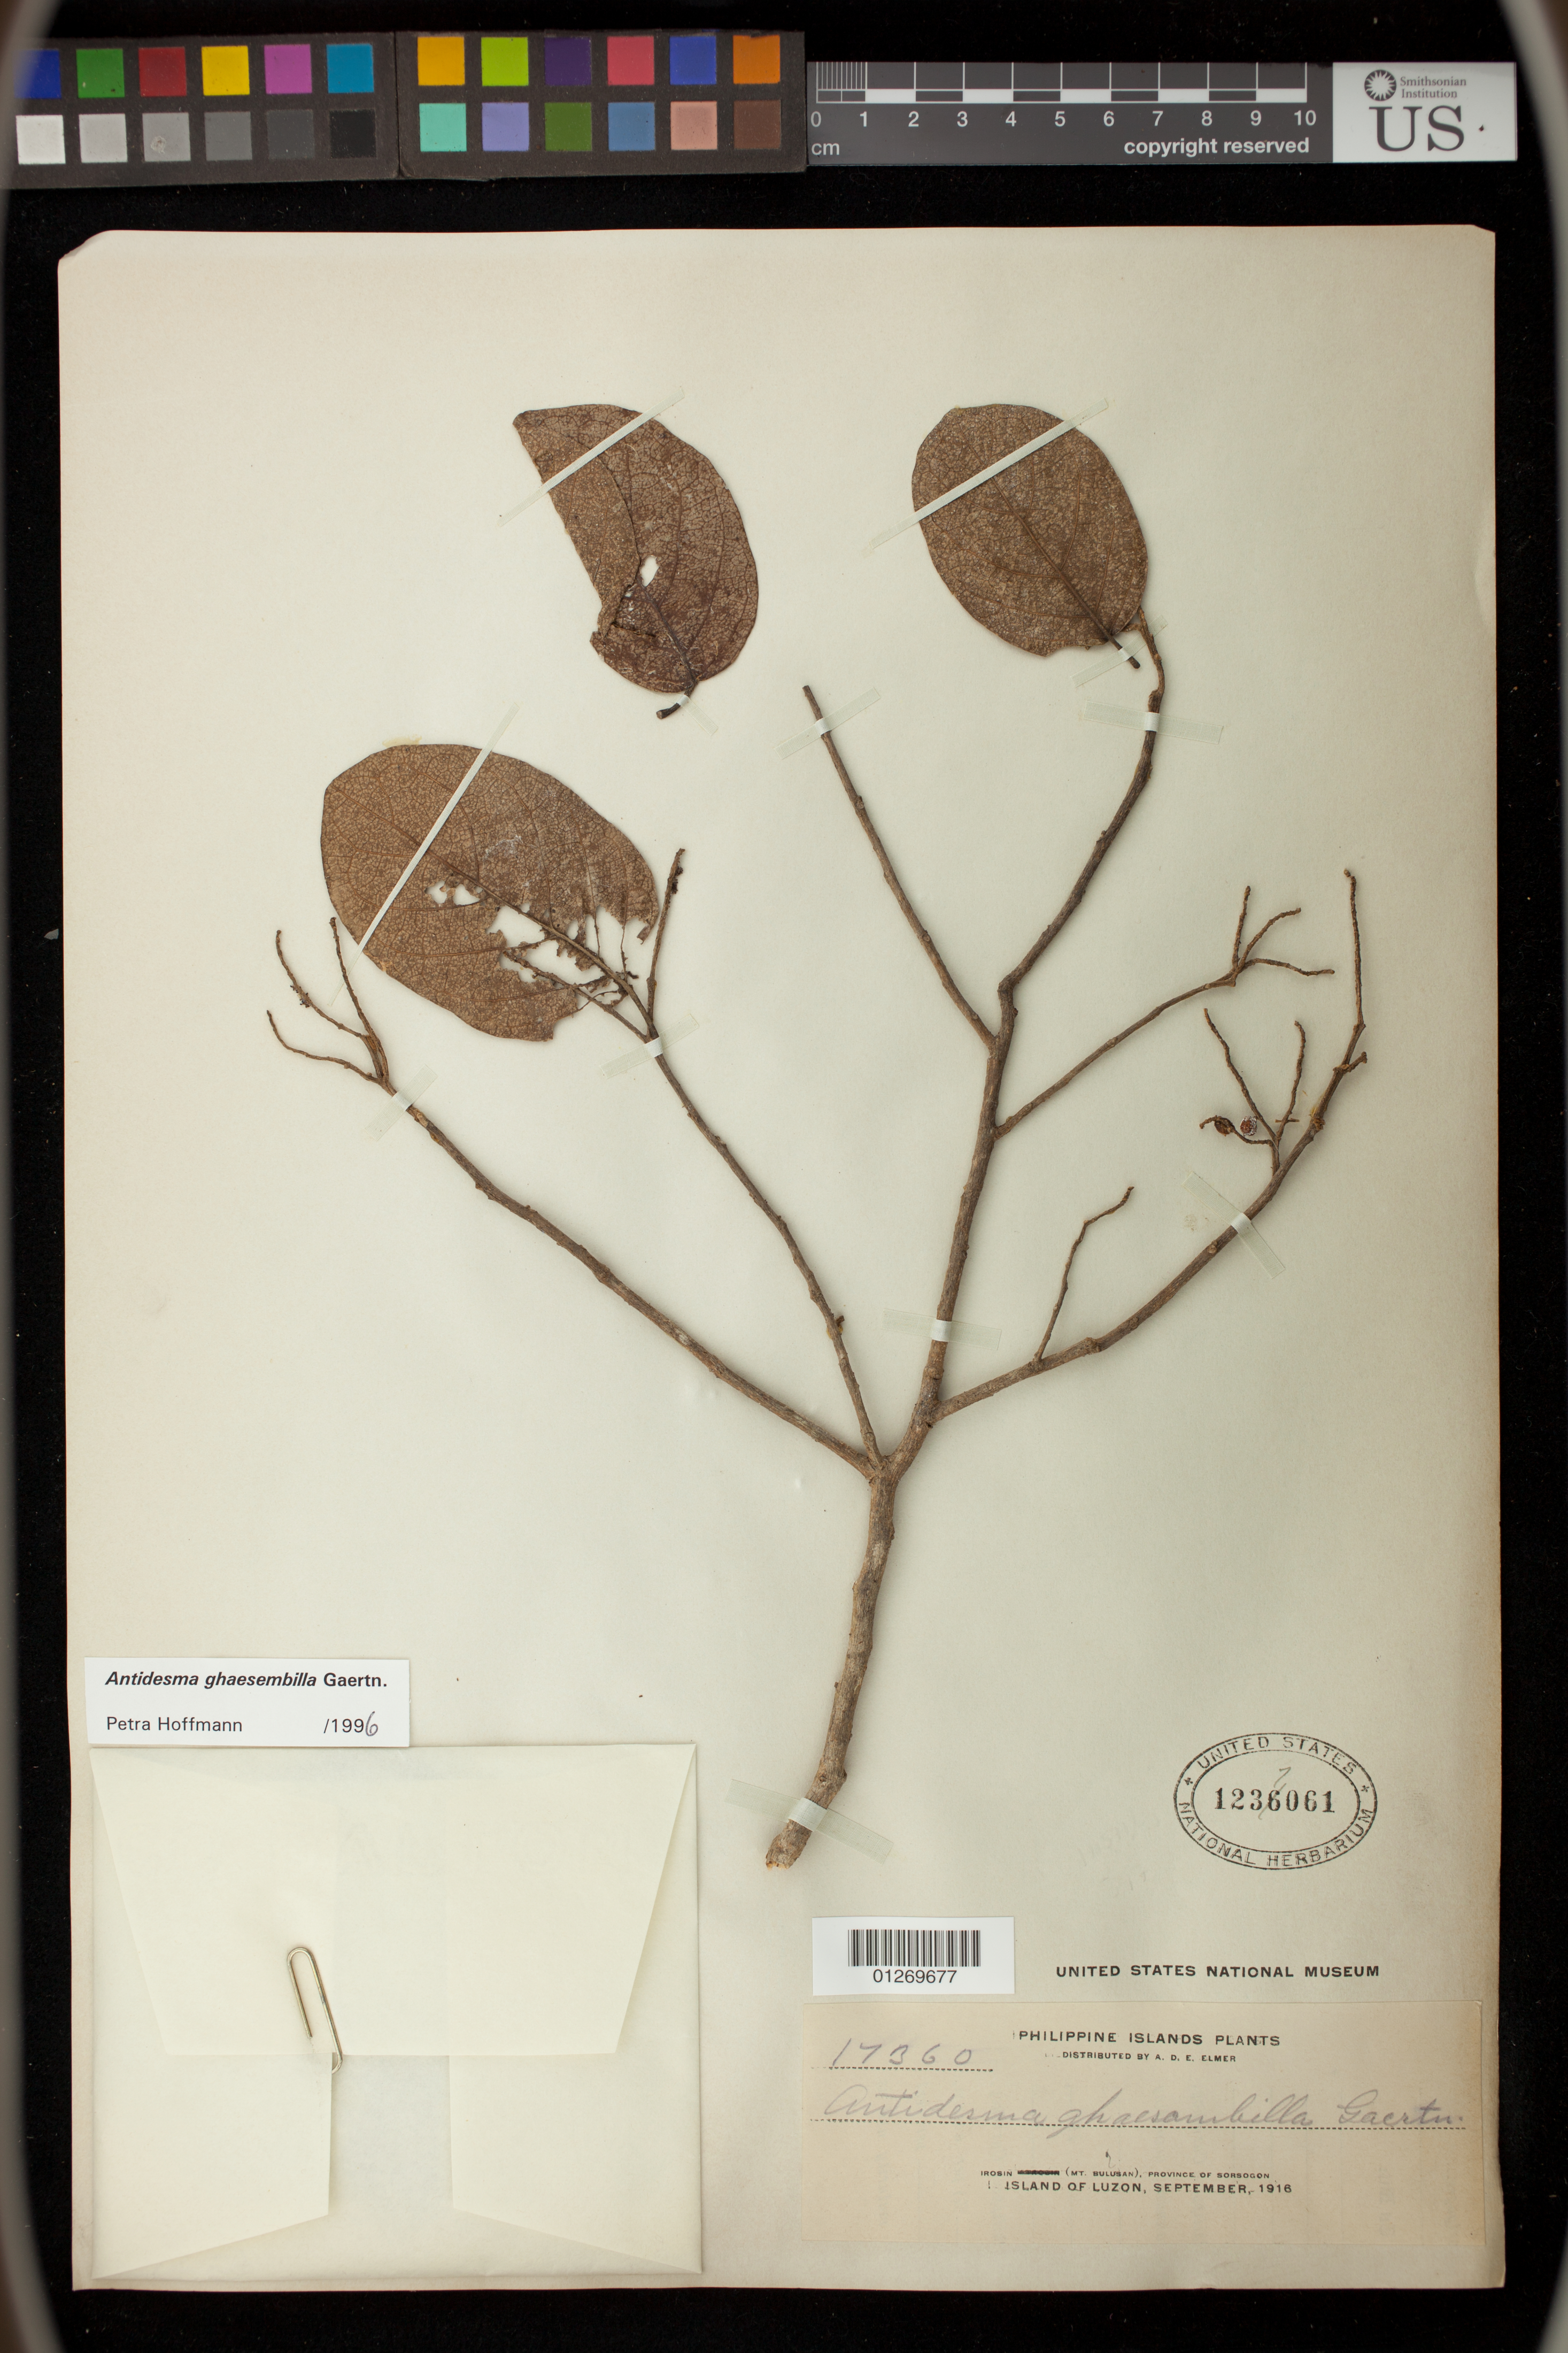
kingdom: Plantae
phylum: Tracheophyta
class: Magnoliopsida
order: Malpighiales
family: Phyllanthaceae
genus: Antidesma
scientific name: Antidesma ghaesembilla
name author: Gaertn.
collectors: A. D. E. Elmer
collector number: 17360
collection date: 1916-09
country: Philippines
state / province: Bicol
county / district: Sorsogon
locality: Irosin (Mt. Bulusan), Province of Sorsogon, Island of Luzon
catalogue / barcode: US 1237061